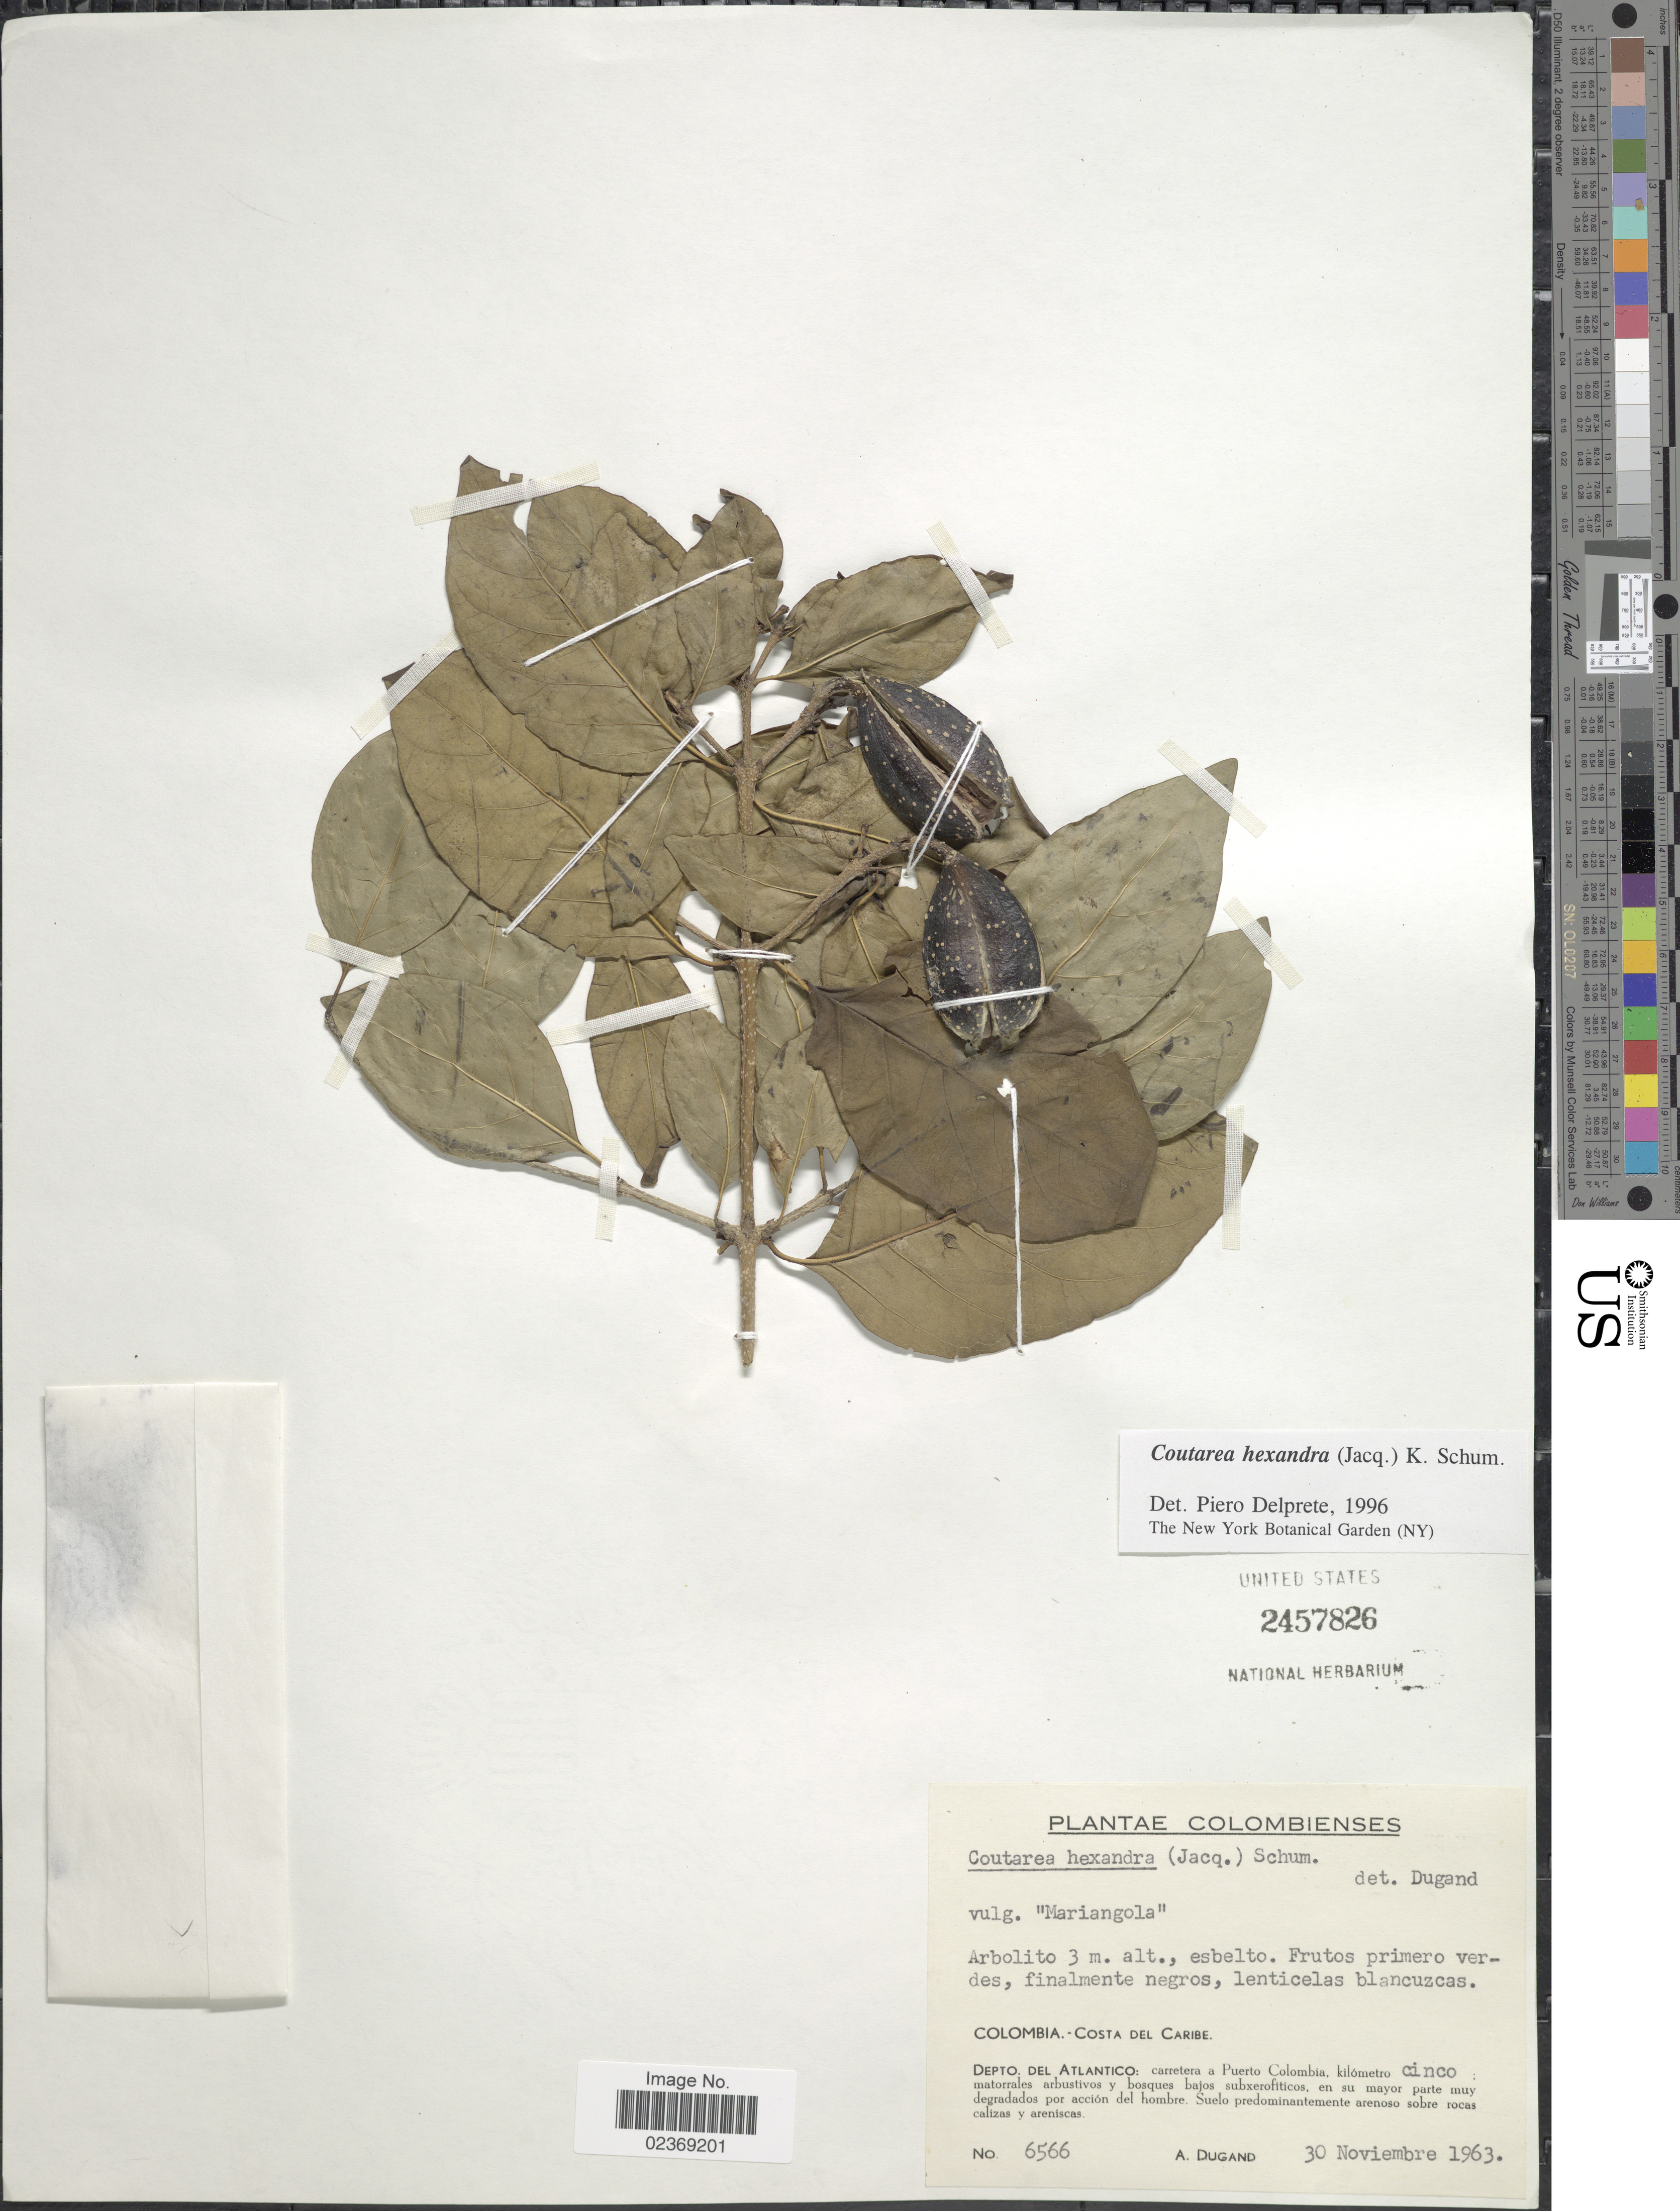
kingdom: Plantae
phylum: Tracheophyta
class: Magnoliopsida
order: Gentianales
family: Rubiaceae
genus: Coutarea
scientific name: Coutarea hexandra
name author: (Jacq.) K. Schum.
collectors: A. Dugand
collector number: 6566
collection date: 1963-11-30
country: Colombia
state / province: Atlántico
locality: Costa del Caribe. Depto. del Atlantico: carretera a Puerto Colombia, kilometro cinco: matorrales arbustivos y bosques bajos subxerofiticos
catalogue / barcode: US 2457826